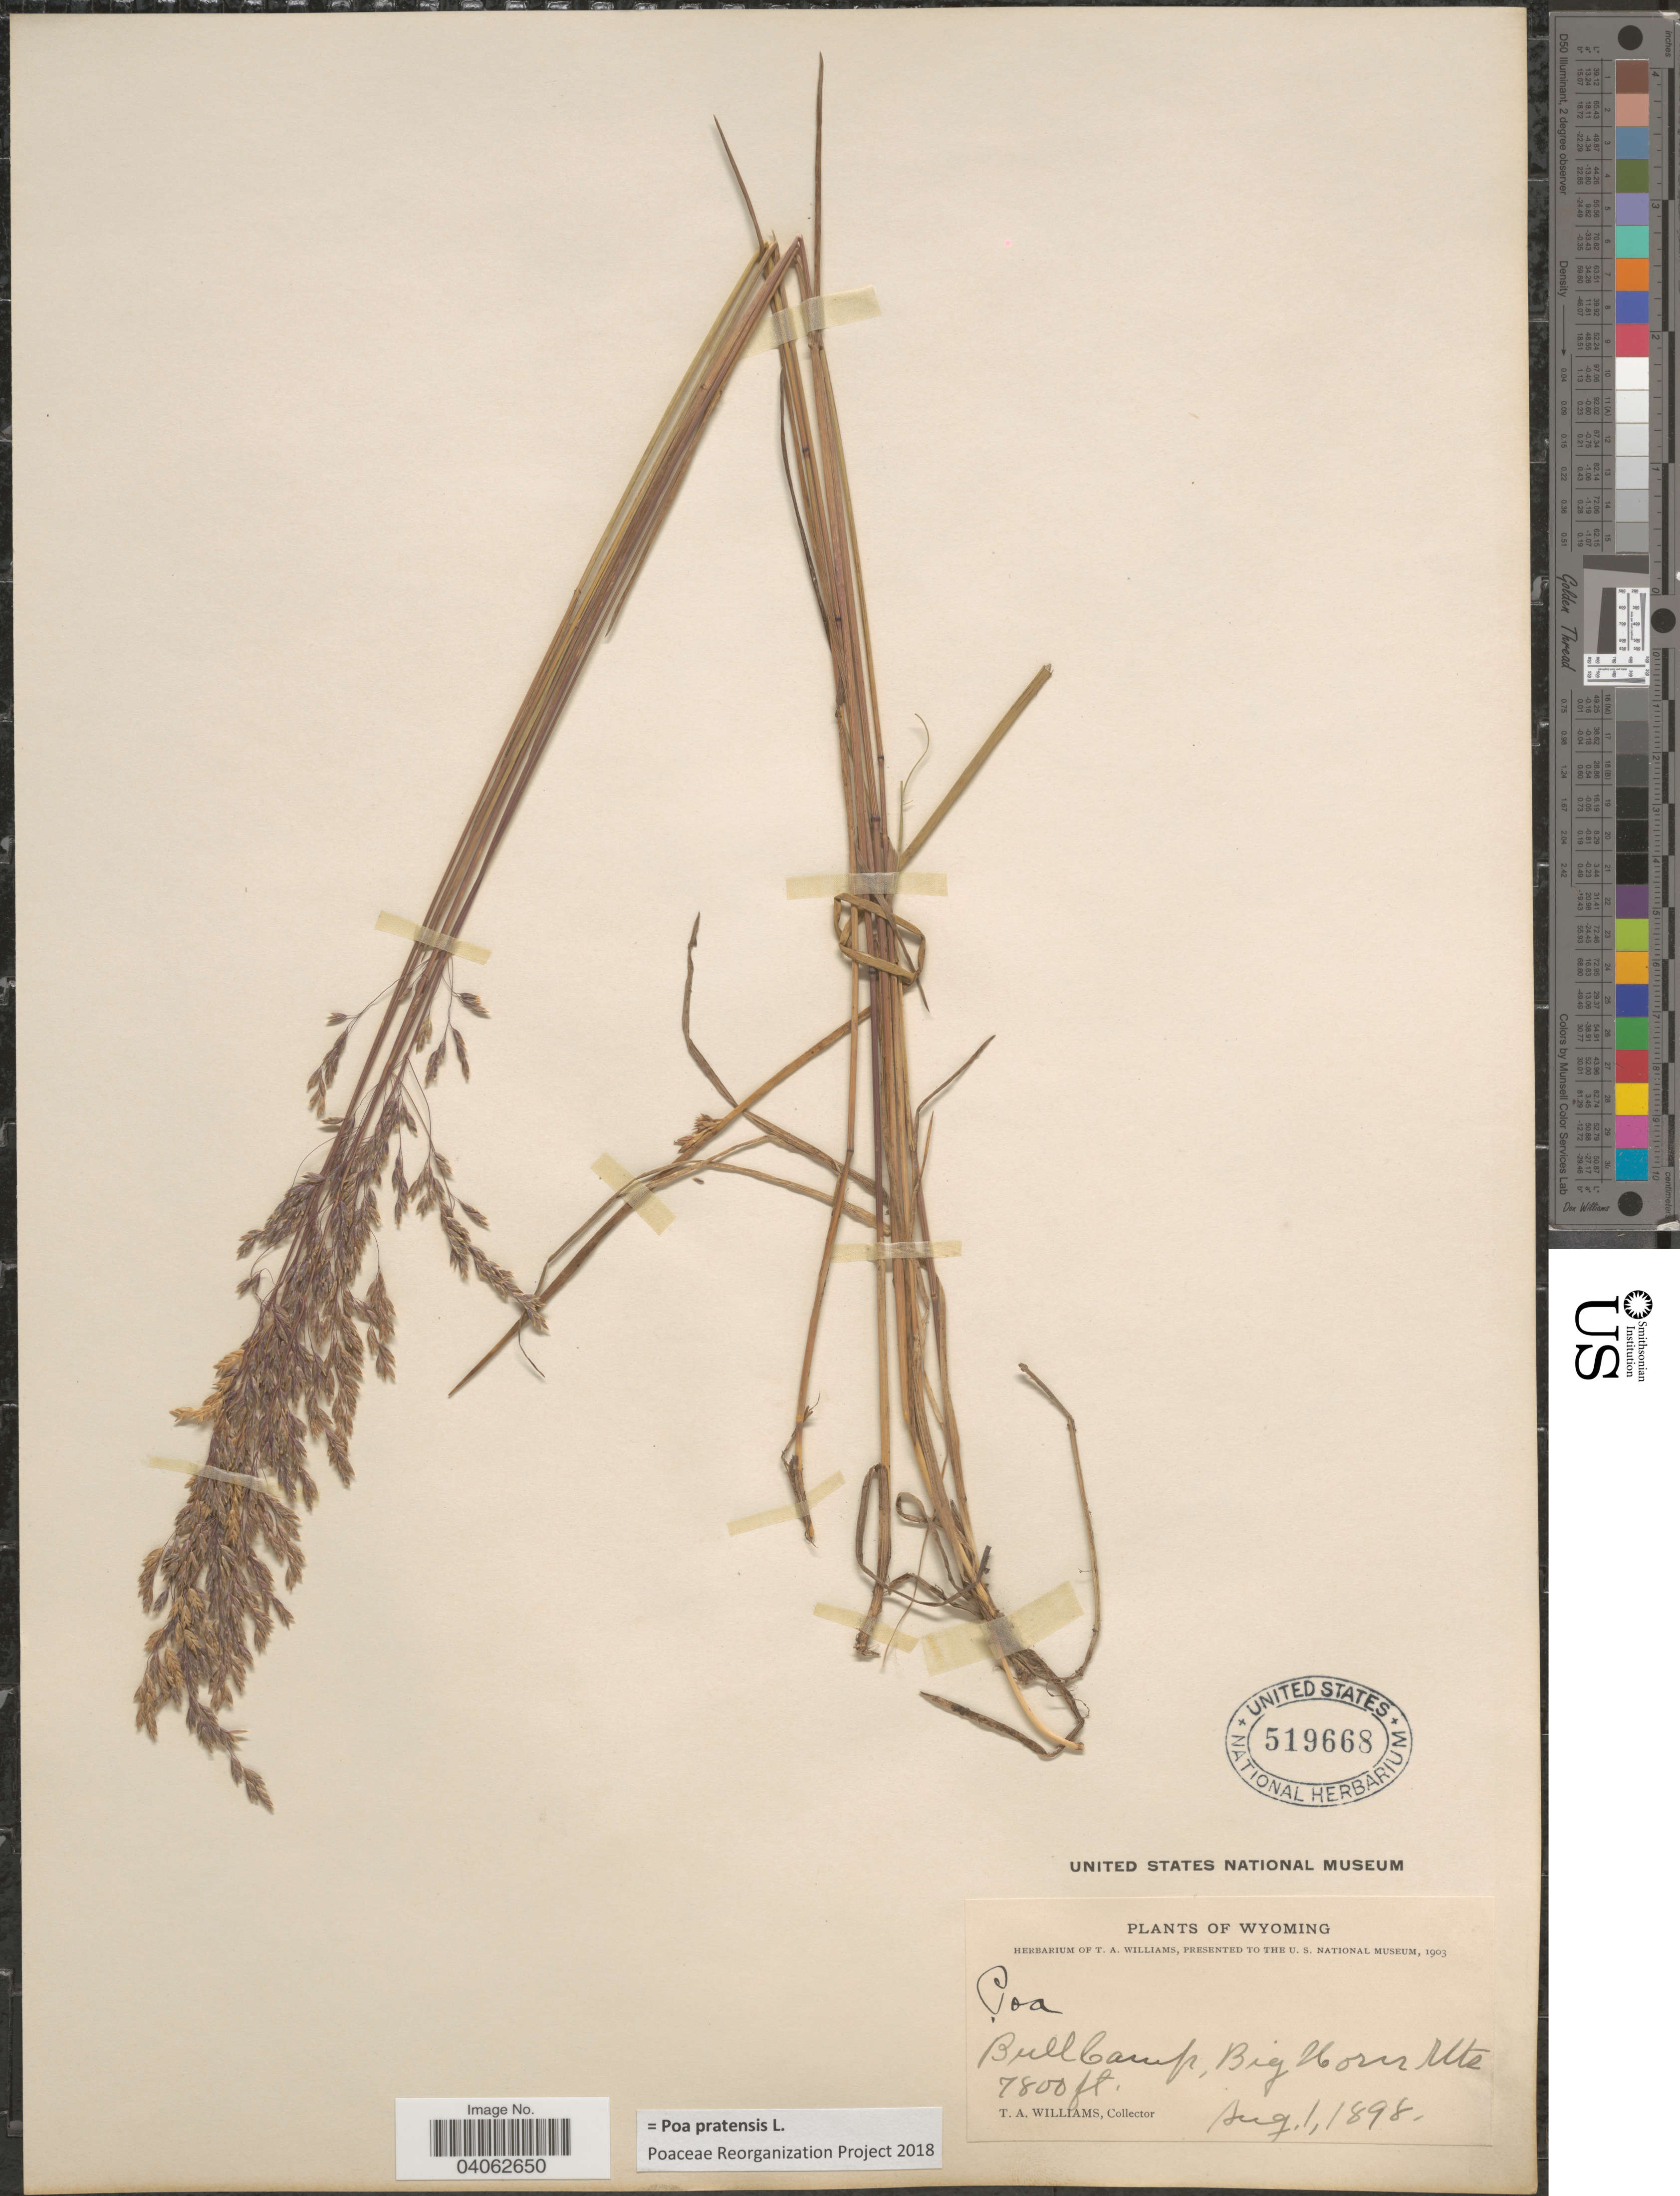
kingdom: Plantae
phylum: Tracheophyta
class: Liliopsida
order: Poales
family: Poaceae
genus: Poa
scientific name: Poa pratensis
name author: L.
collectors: T. Williams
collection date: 1898-08-01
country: United States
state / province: Wyoming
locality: Bull Camp, Big Horn Mts.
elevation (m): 2377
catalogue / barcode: US 519668